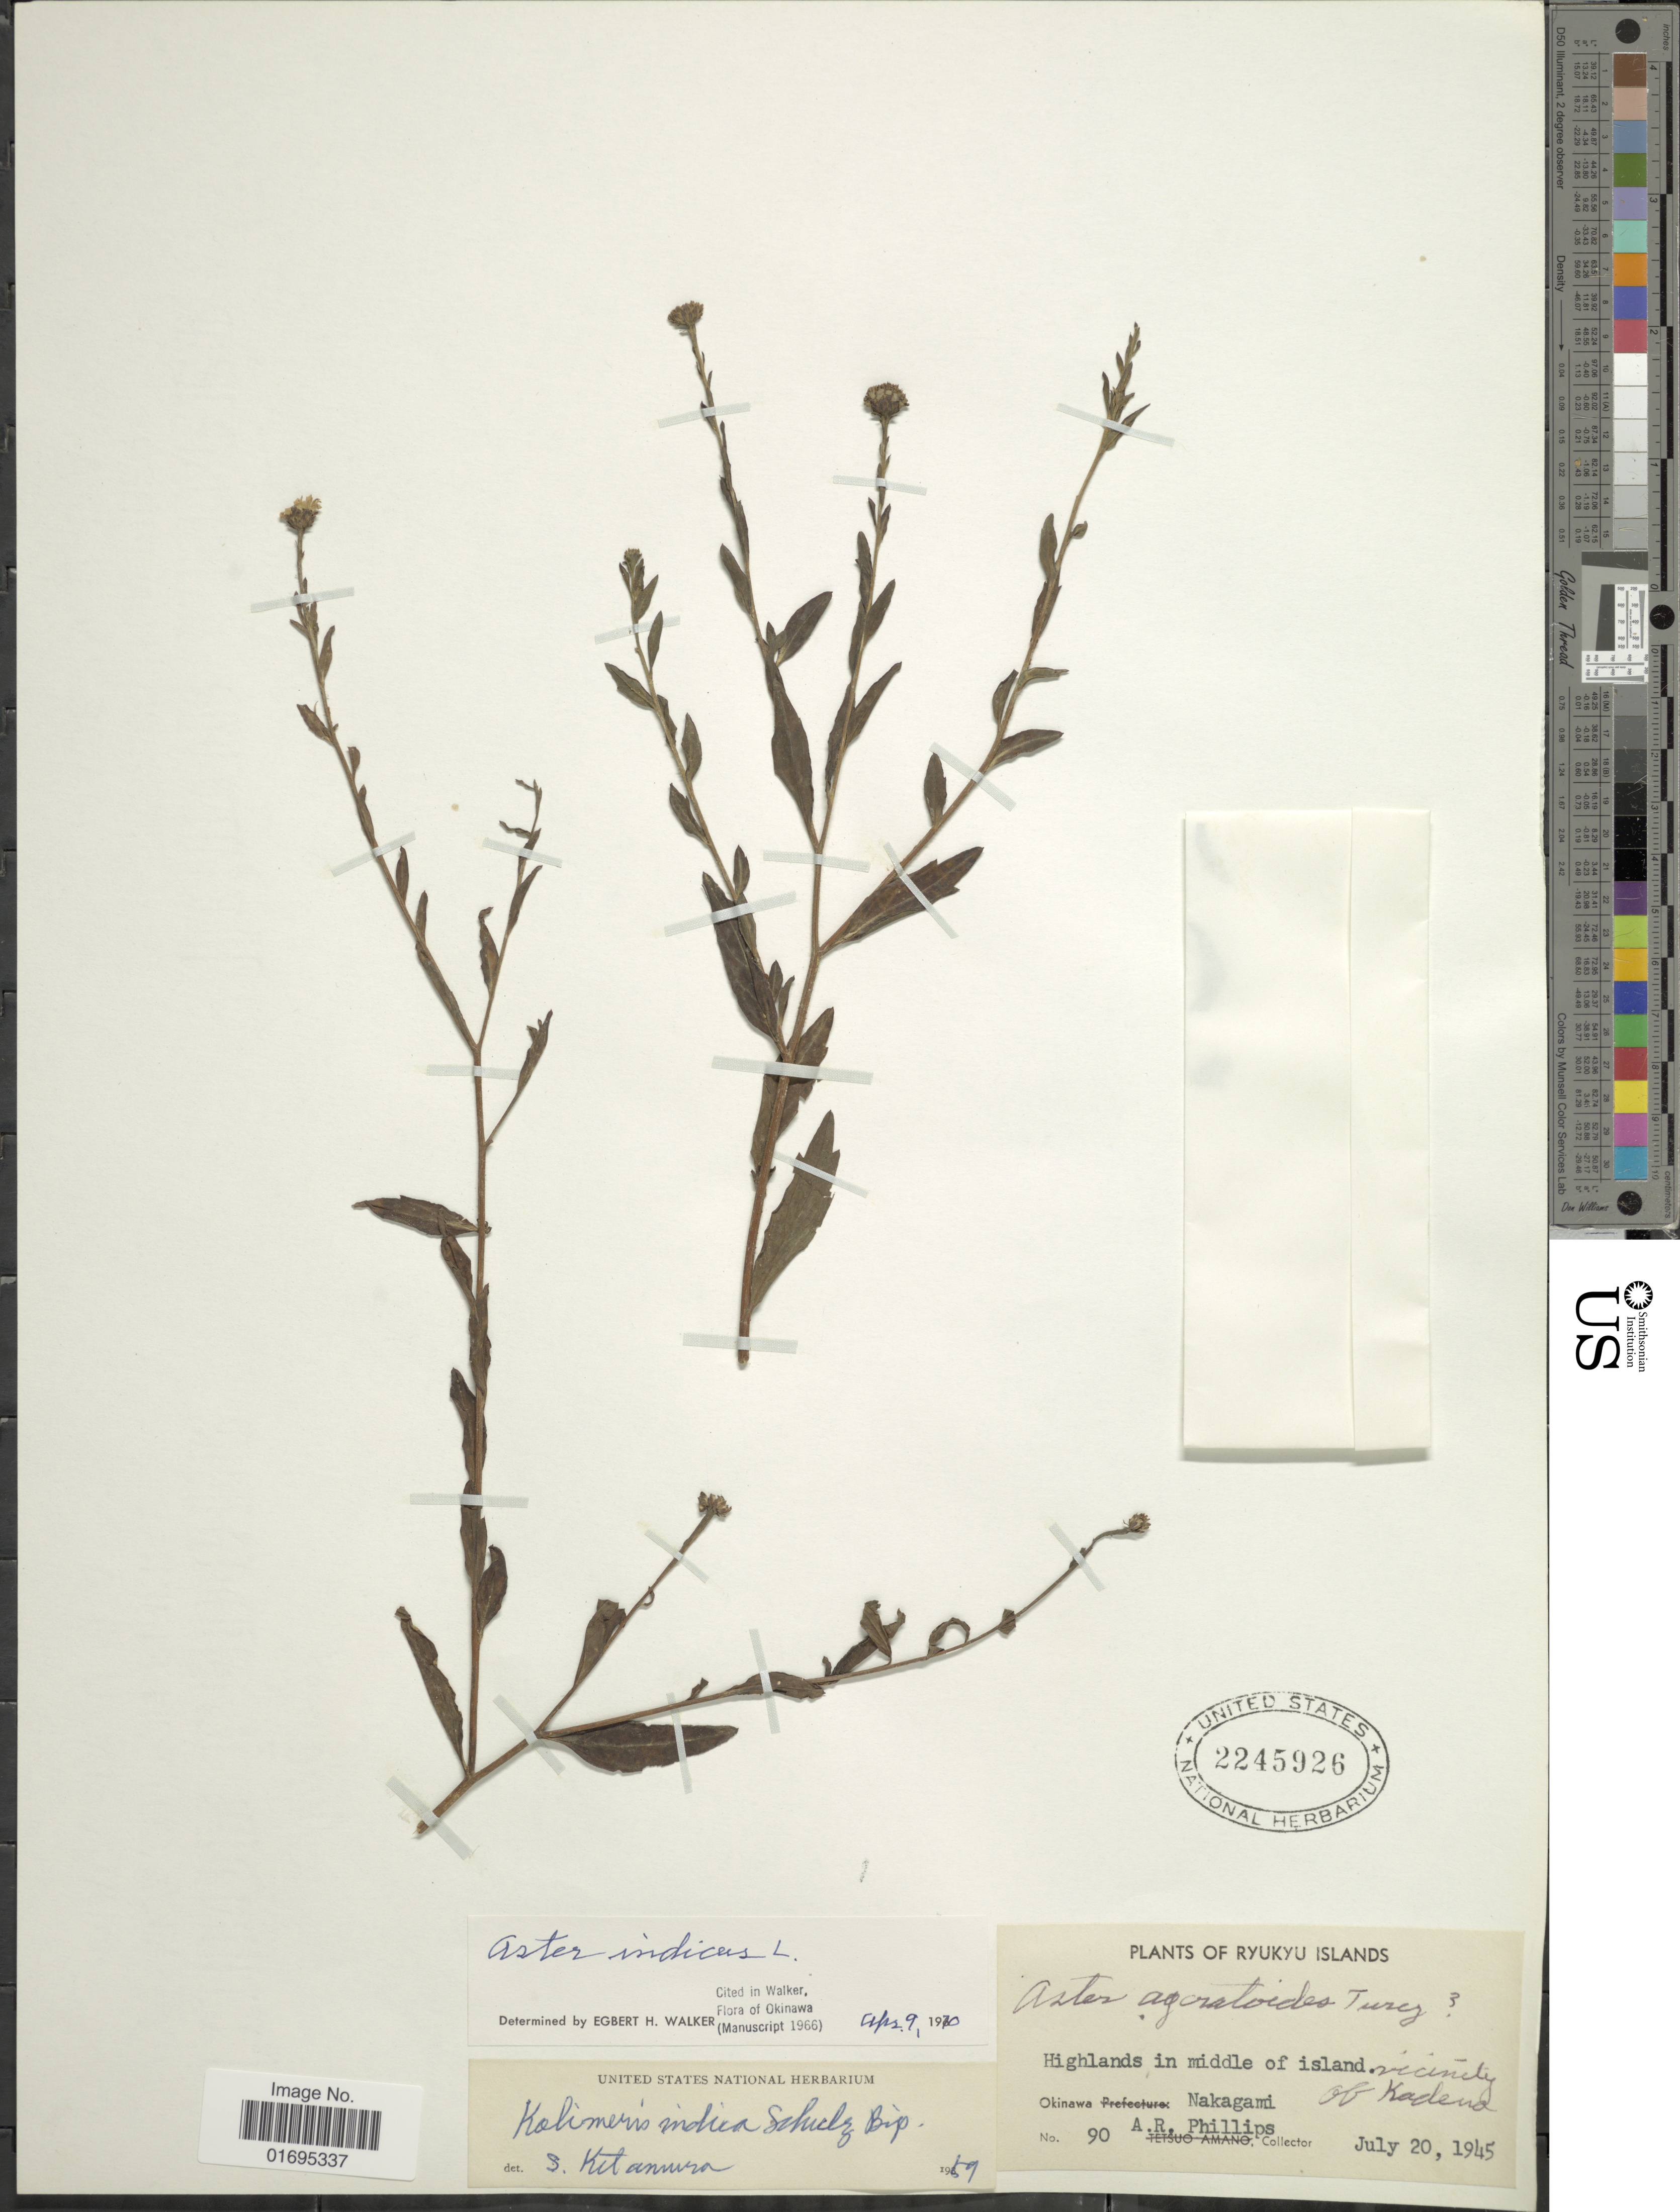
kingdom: Plantae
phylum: Tracheophyta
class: Magnoliopsida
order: Asterales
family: Asteraceae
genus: Kalimeris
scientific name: Kalimeris indica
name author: (L.) Sch. Bip.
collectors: A. R. Phillips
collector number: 90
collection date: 1945-07-20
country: Japan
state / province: Okinawa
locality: Highlands in middle of island, vicinity of Kadena, Nakagami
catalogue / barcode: US 2245926